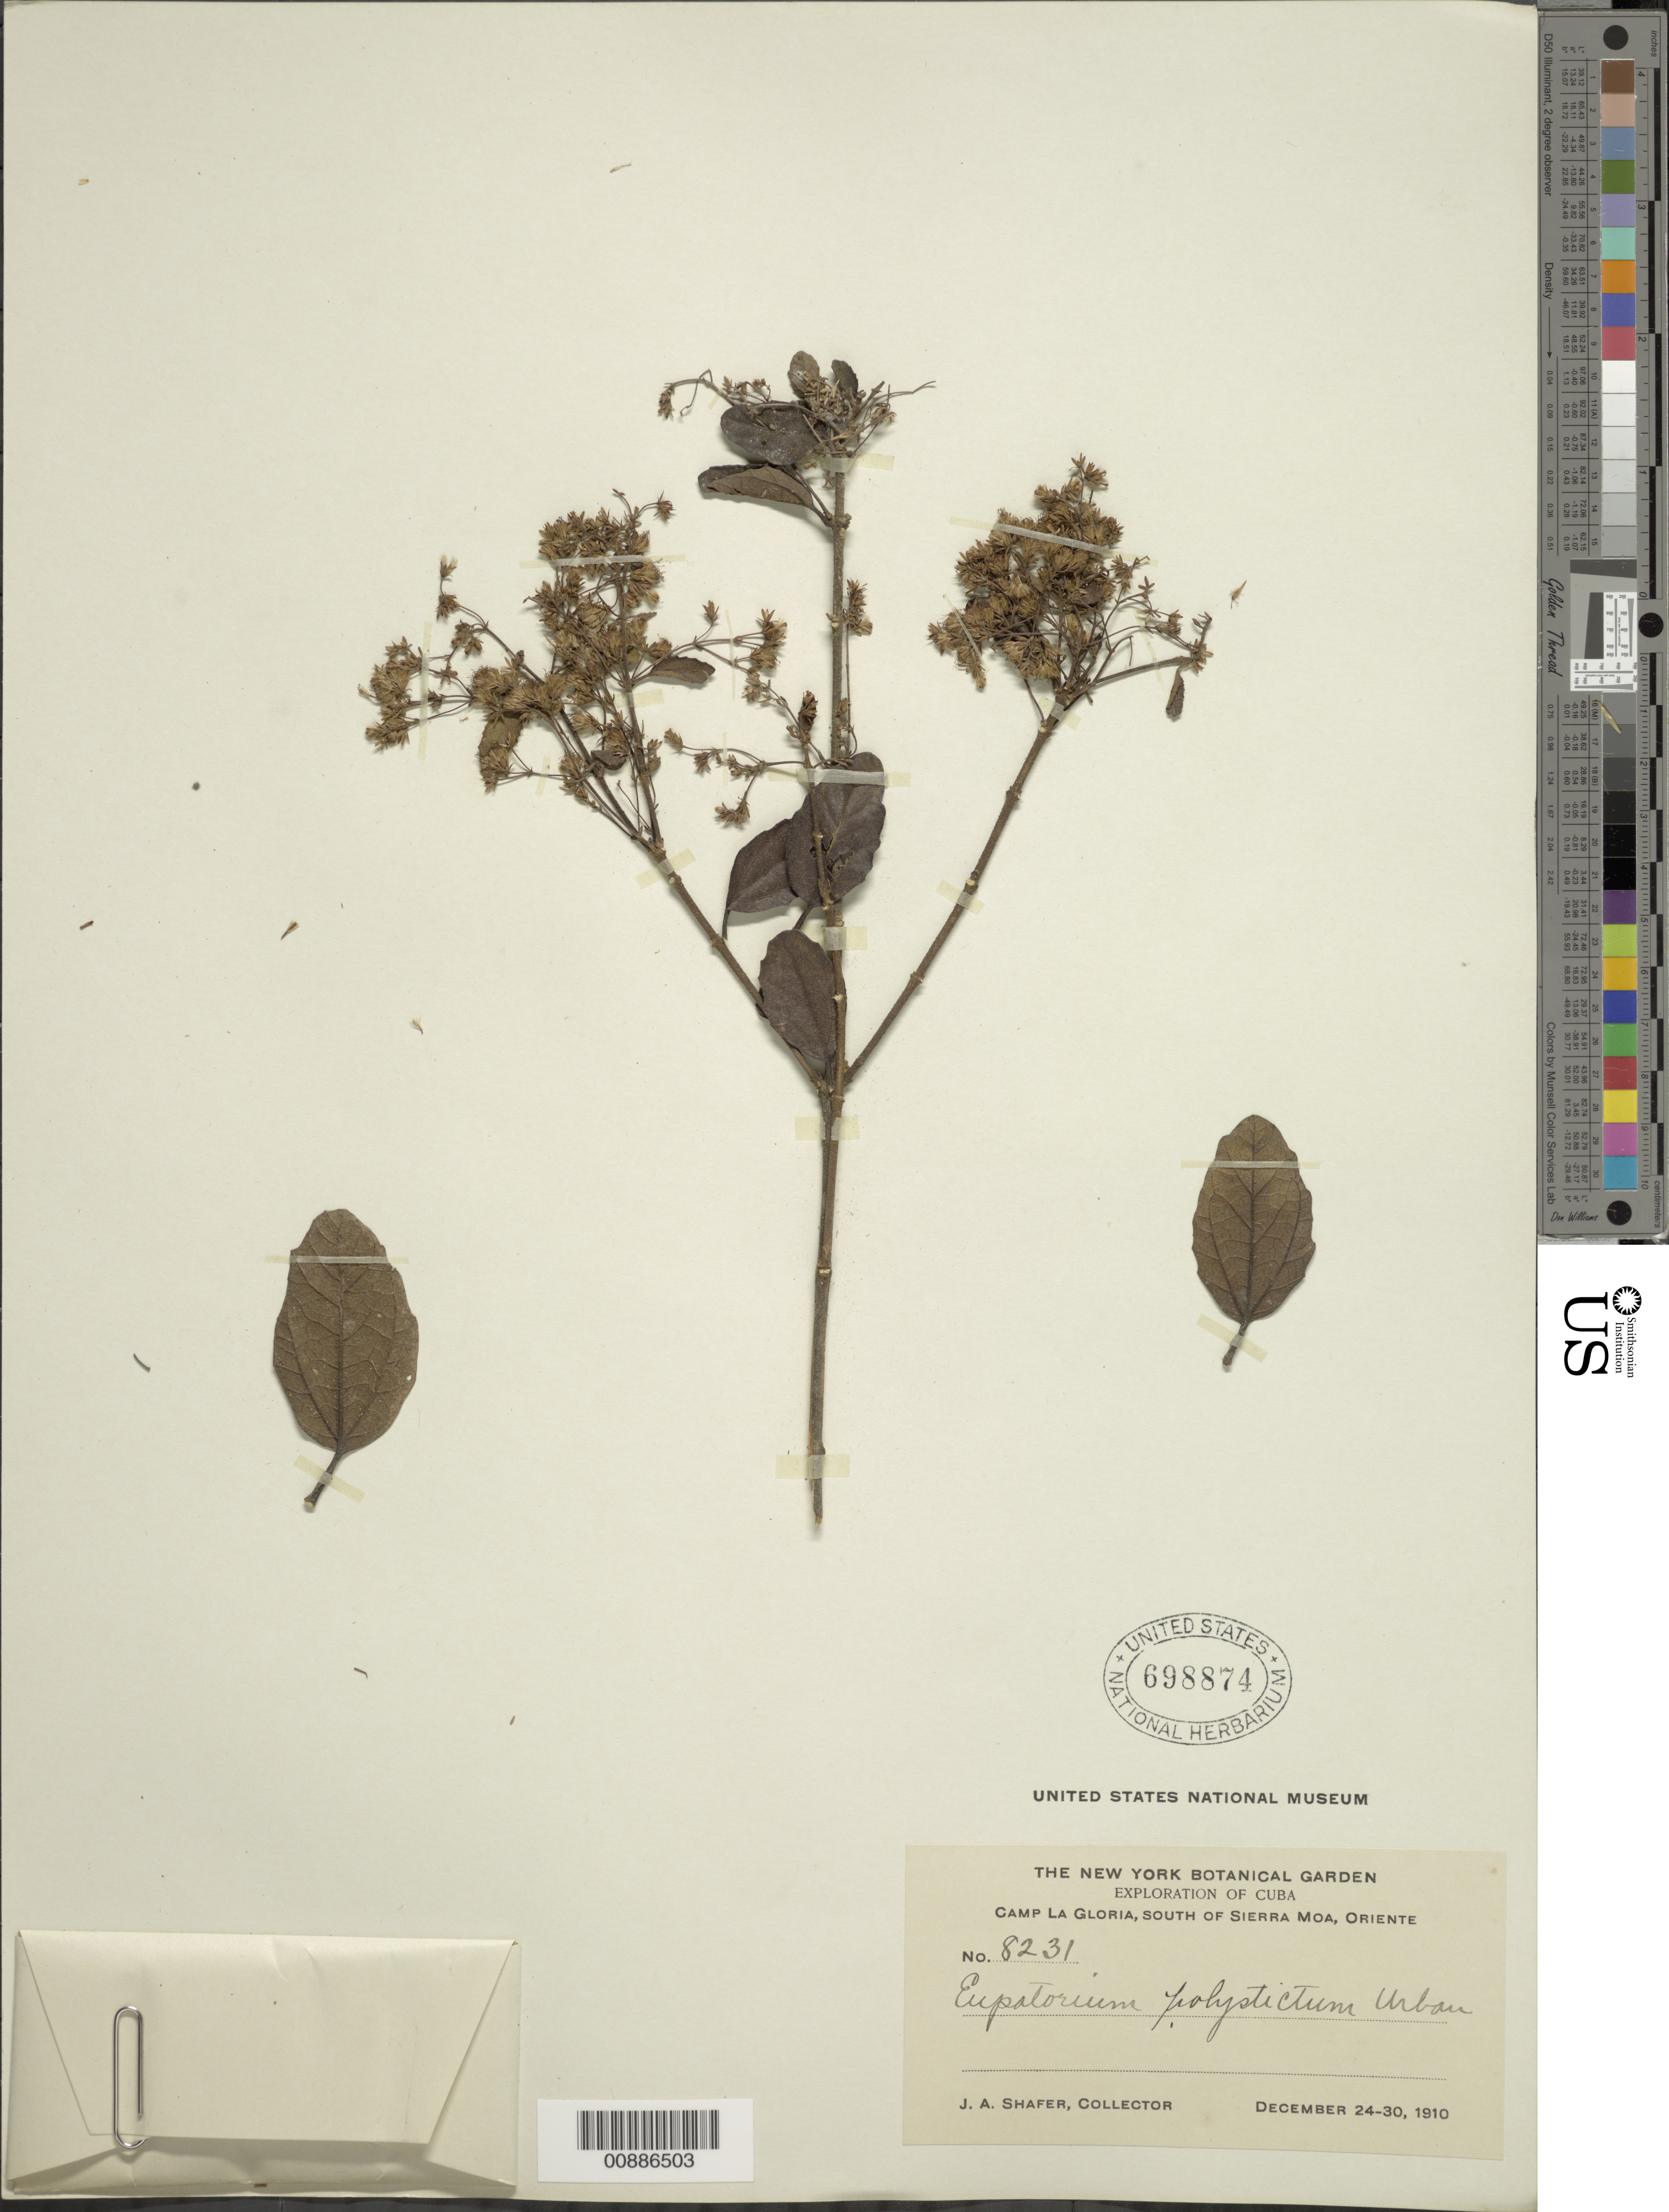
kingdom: Plantae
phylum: Tracheophyta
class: Magnoliopsida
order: Asterales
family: Asteraceae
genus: Koanophyllon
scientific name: Koanophyllon polystictum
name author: (Urb.) R.M. King & H. Rob.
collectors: J. A. Shafer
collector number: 8231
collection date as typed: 24 Dec 1910 to 30 Dec 1910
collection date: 1910-12-24/1910-12-30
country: Cuba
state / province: Oriente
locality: Camp la Gloria, south of Sierra Moa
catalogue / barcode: US 698874